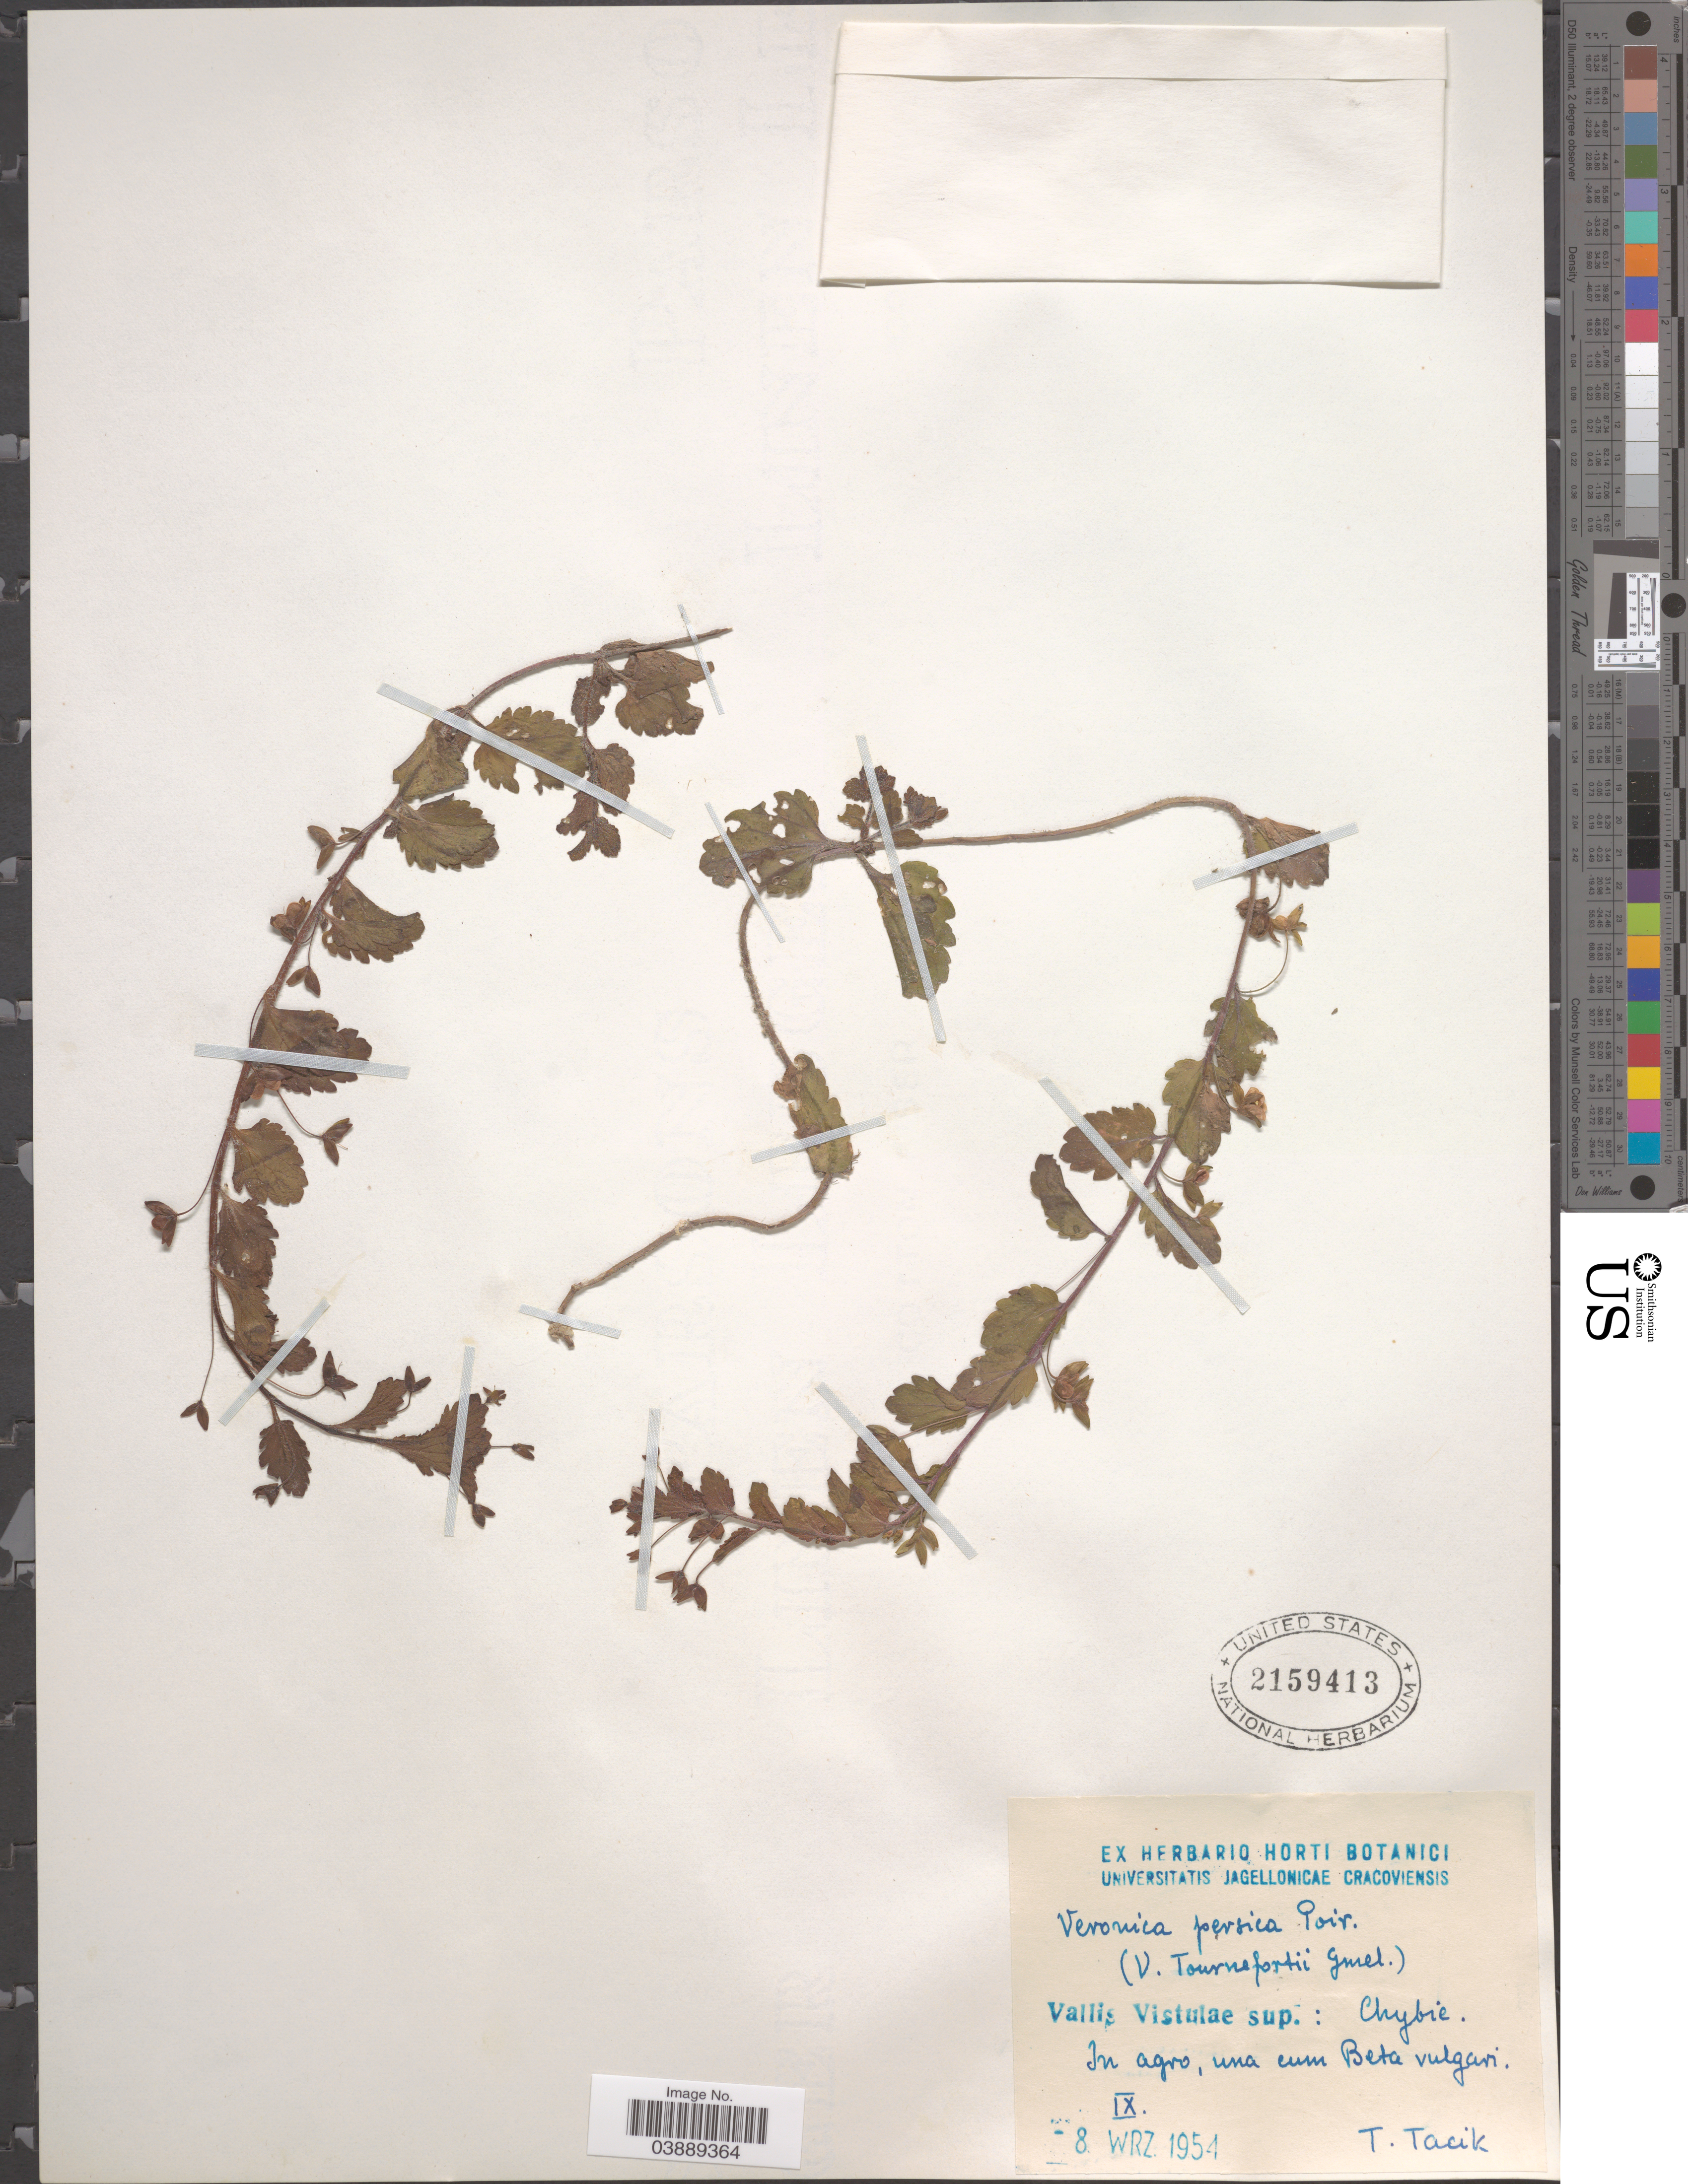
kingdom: Plantae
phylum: Tracheophyta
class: Magnoliopsida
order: Lamiales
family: Plantaginaceae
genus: Veronica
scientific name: Veronica persica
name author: Poir.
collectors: T. Tacik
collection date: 1954-09-08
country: Poland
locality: Vallis Vistulae sup.: Chybie. In agro, una cum Beta vulgari.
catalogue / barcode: US 2159413